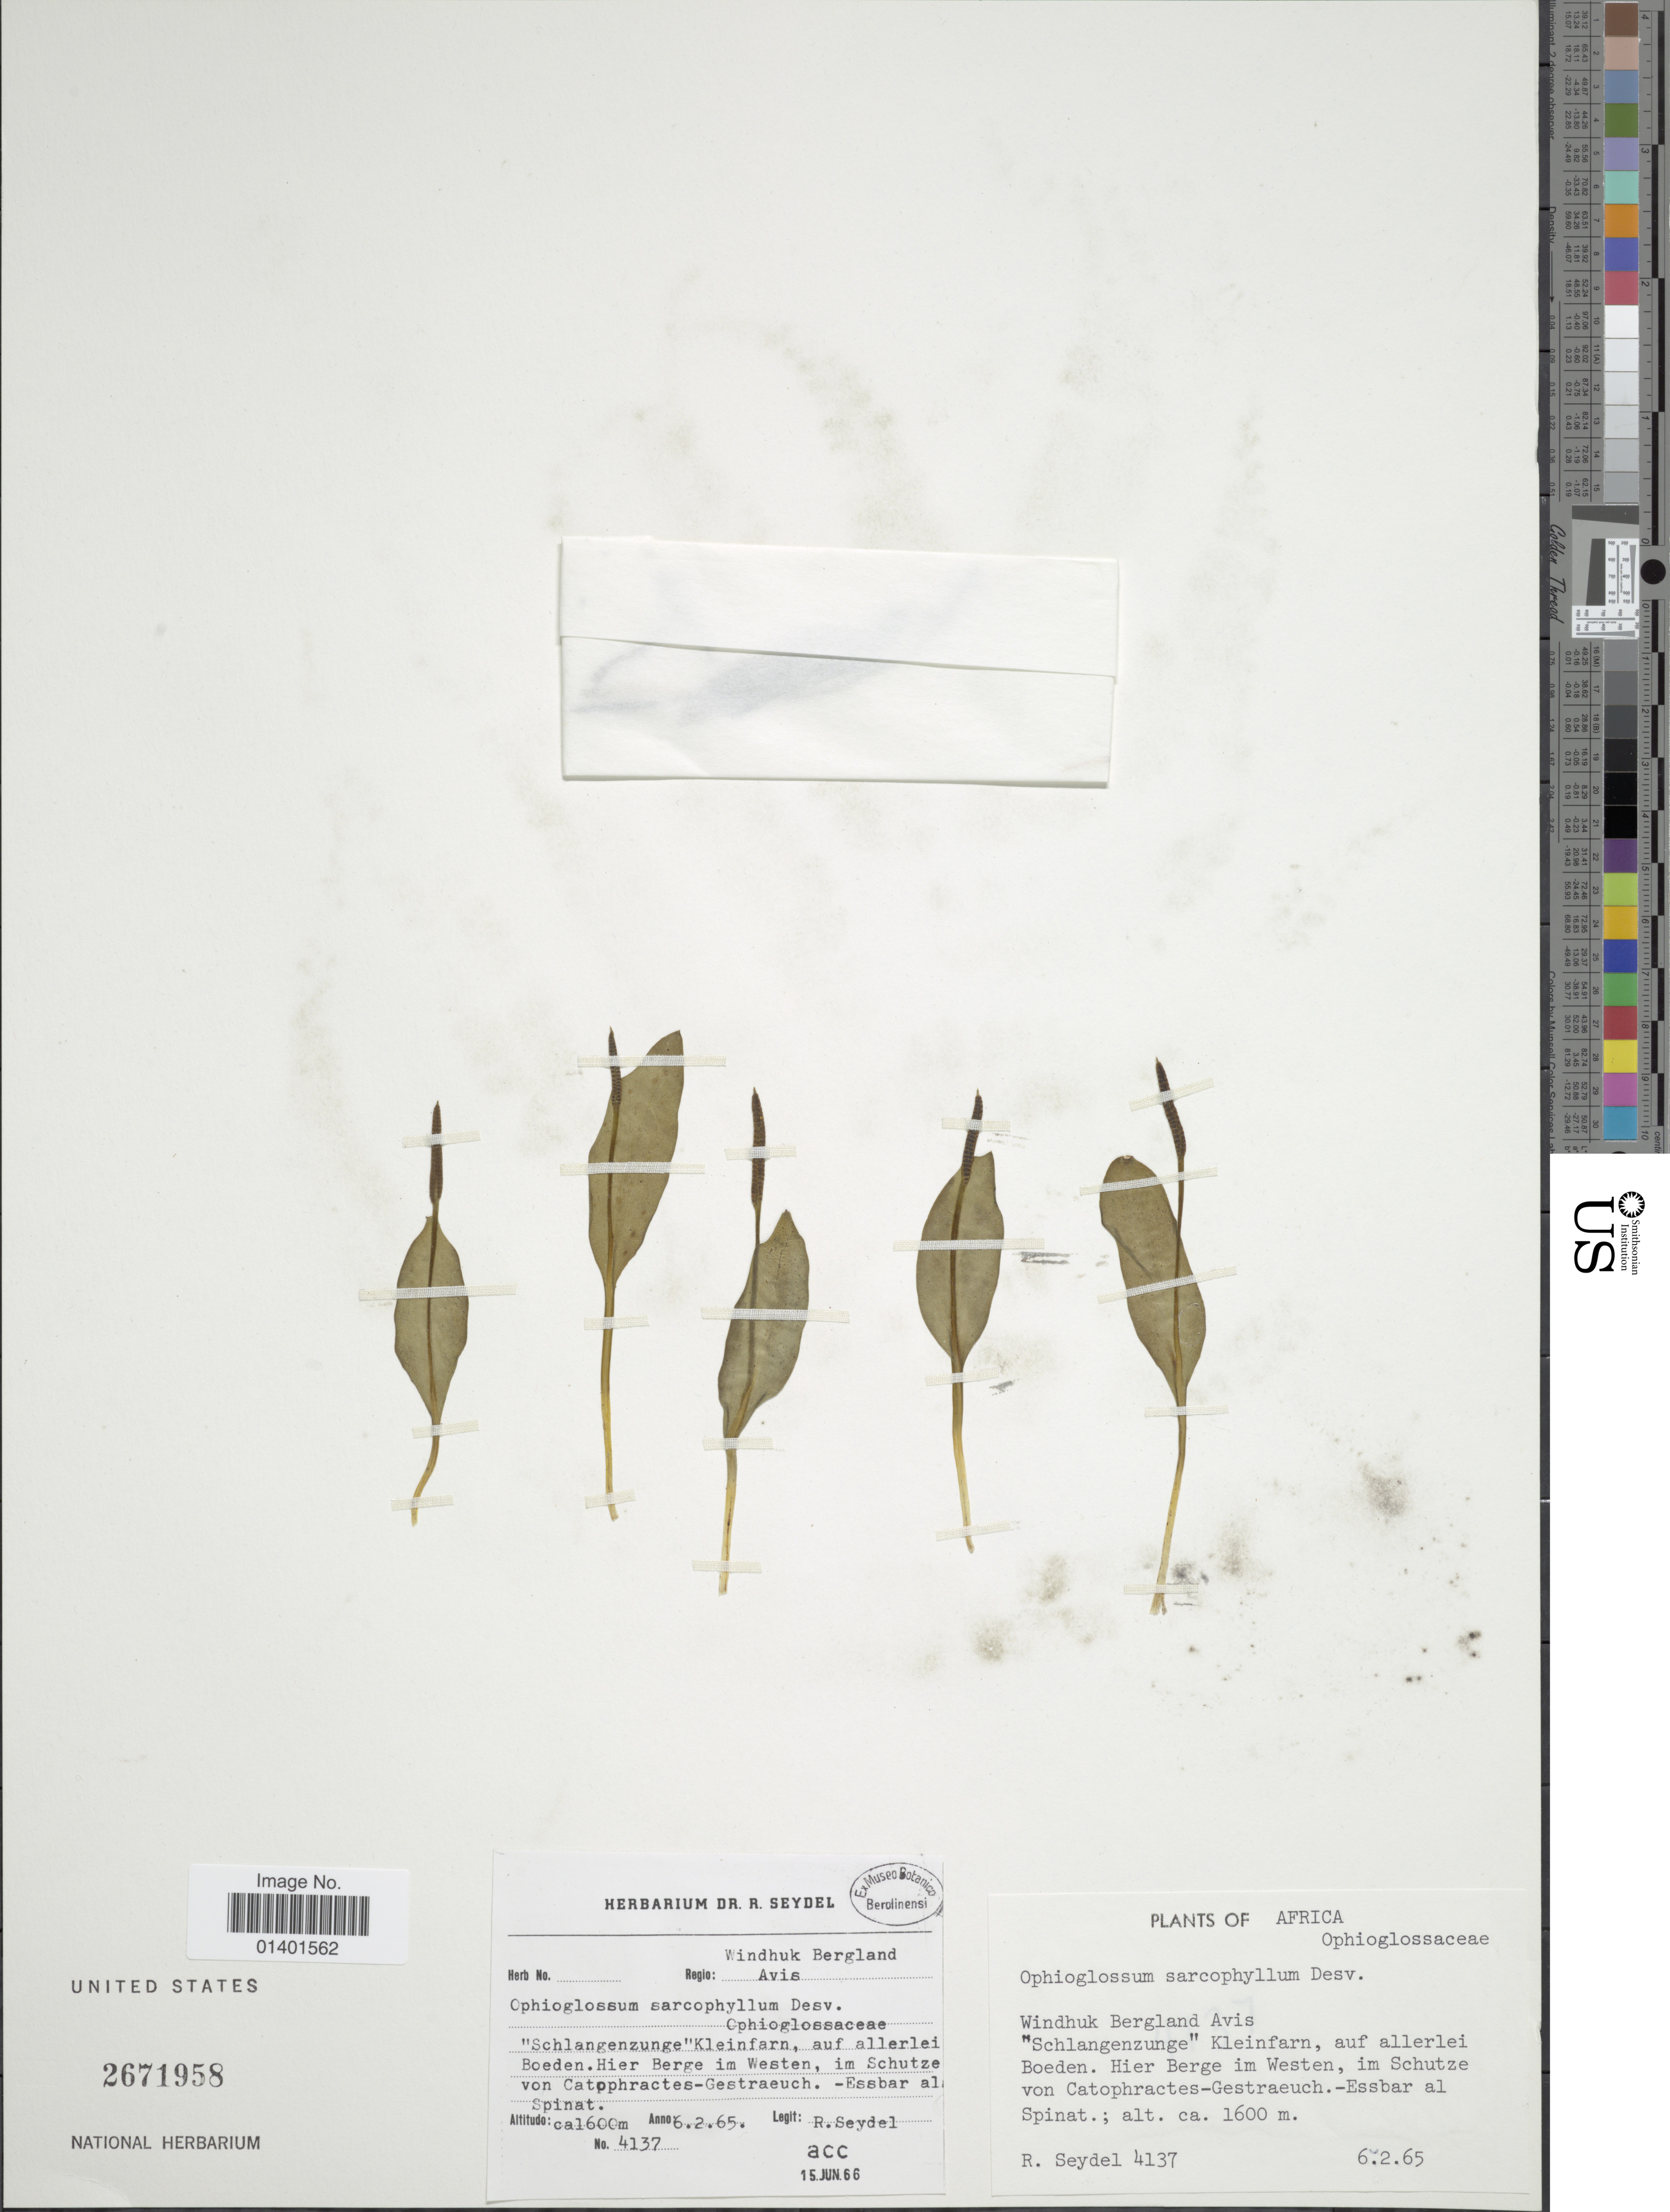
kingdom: Plantae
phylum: Tracheophyta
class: Polypodiopsida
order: Ophioglossales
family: Ophioglossaceae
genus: Ophioglossum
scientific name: Ophioglossum sarcophyllum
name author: Desv.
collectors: R. Seydel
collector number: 4137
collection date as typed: Transcribed d/m/y: 6/2/65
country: Namibia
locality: Africa, Windhuk Bergland Avis, "Schlangenzunge" Kleinfarn, auf allerlei Boeden, Hier Berge im Westen, im Schutze von Catophracetes-Gestrauch.- Essbar al Spinat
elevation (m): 1600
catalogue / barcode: US 2671958